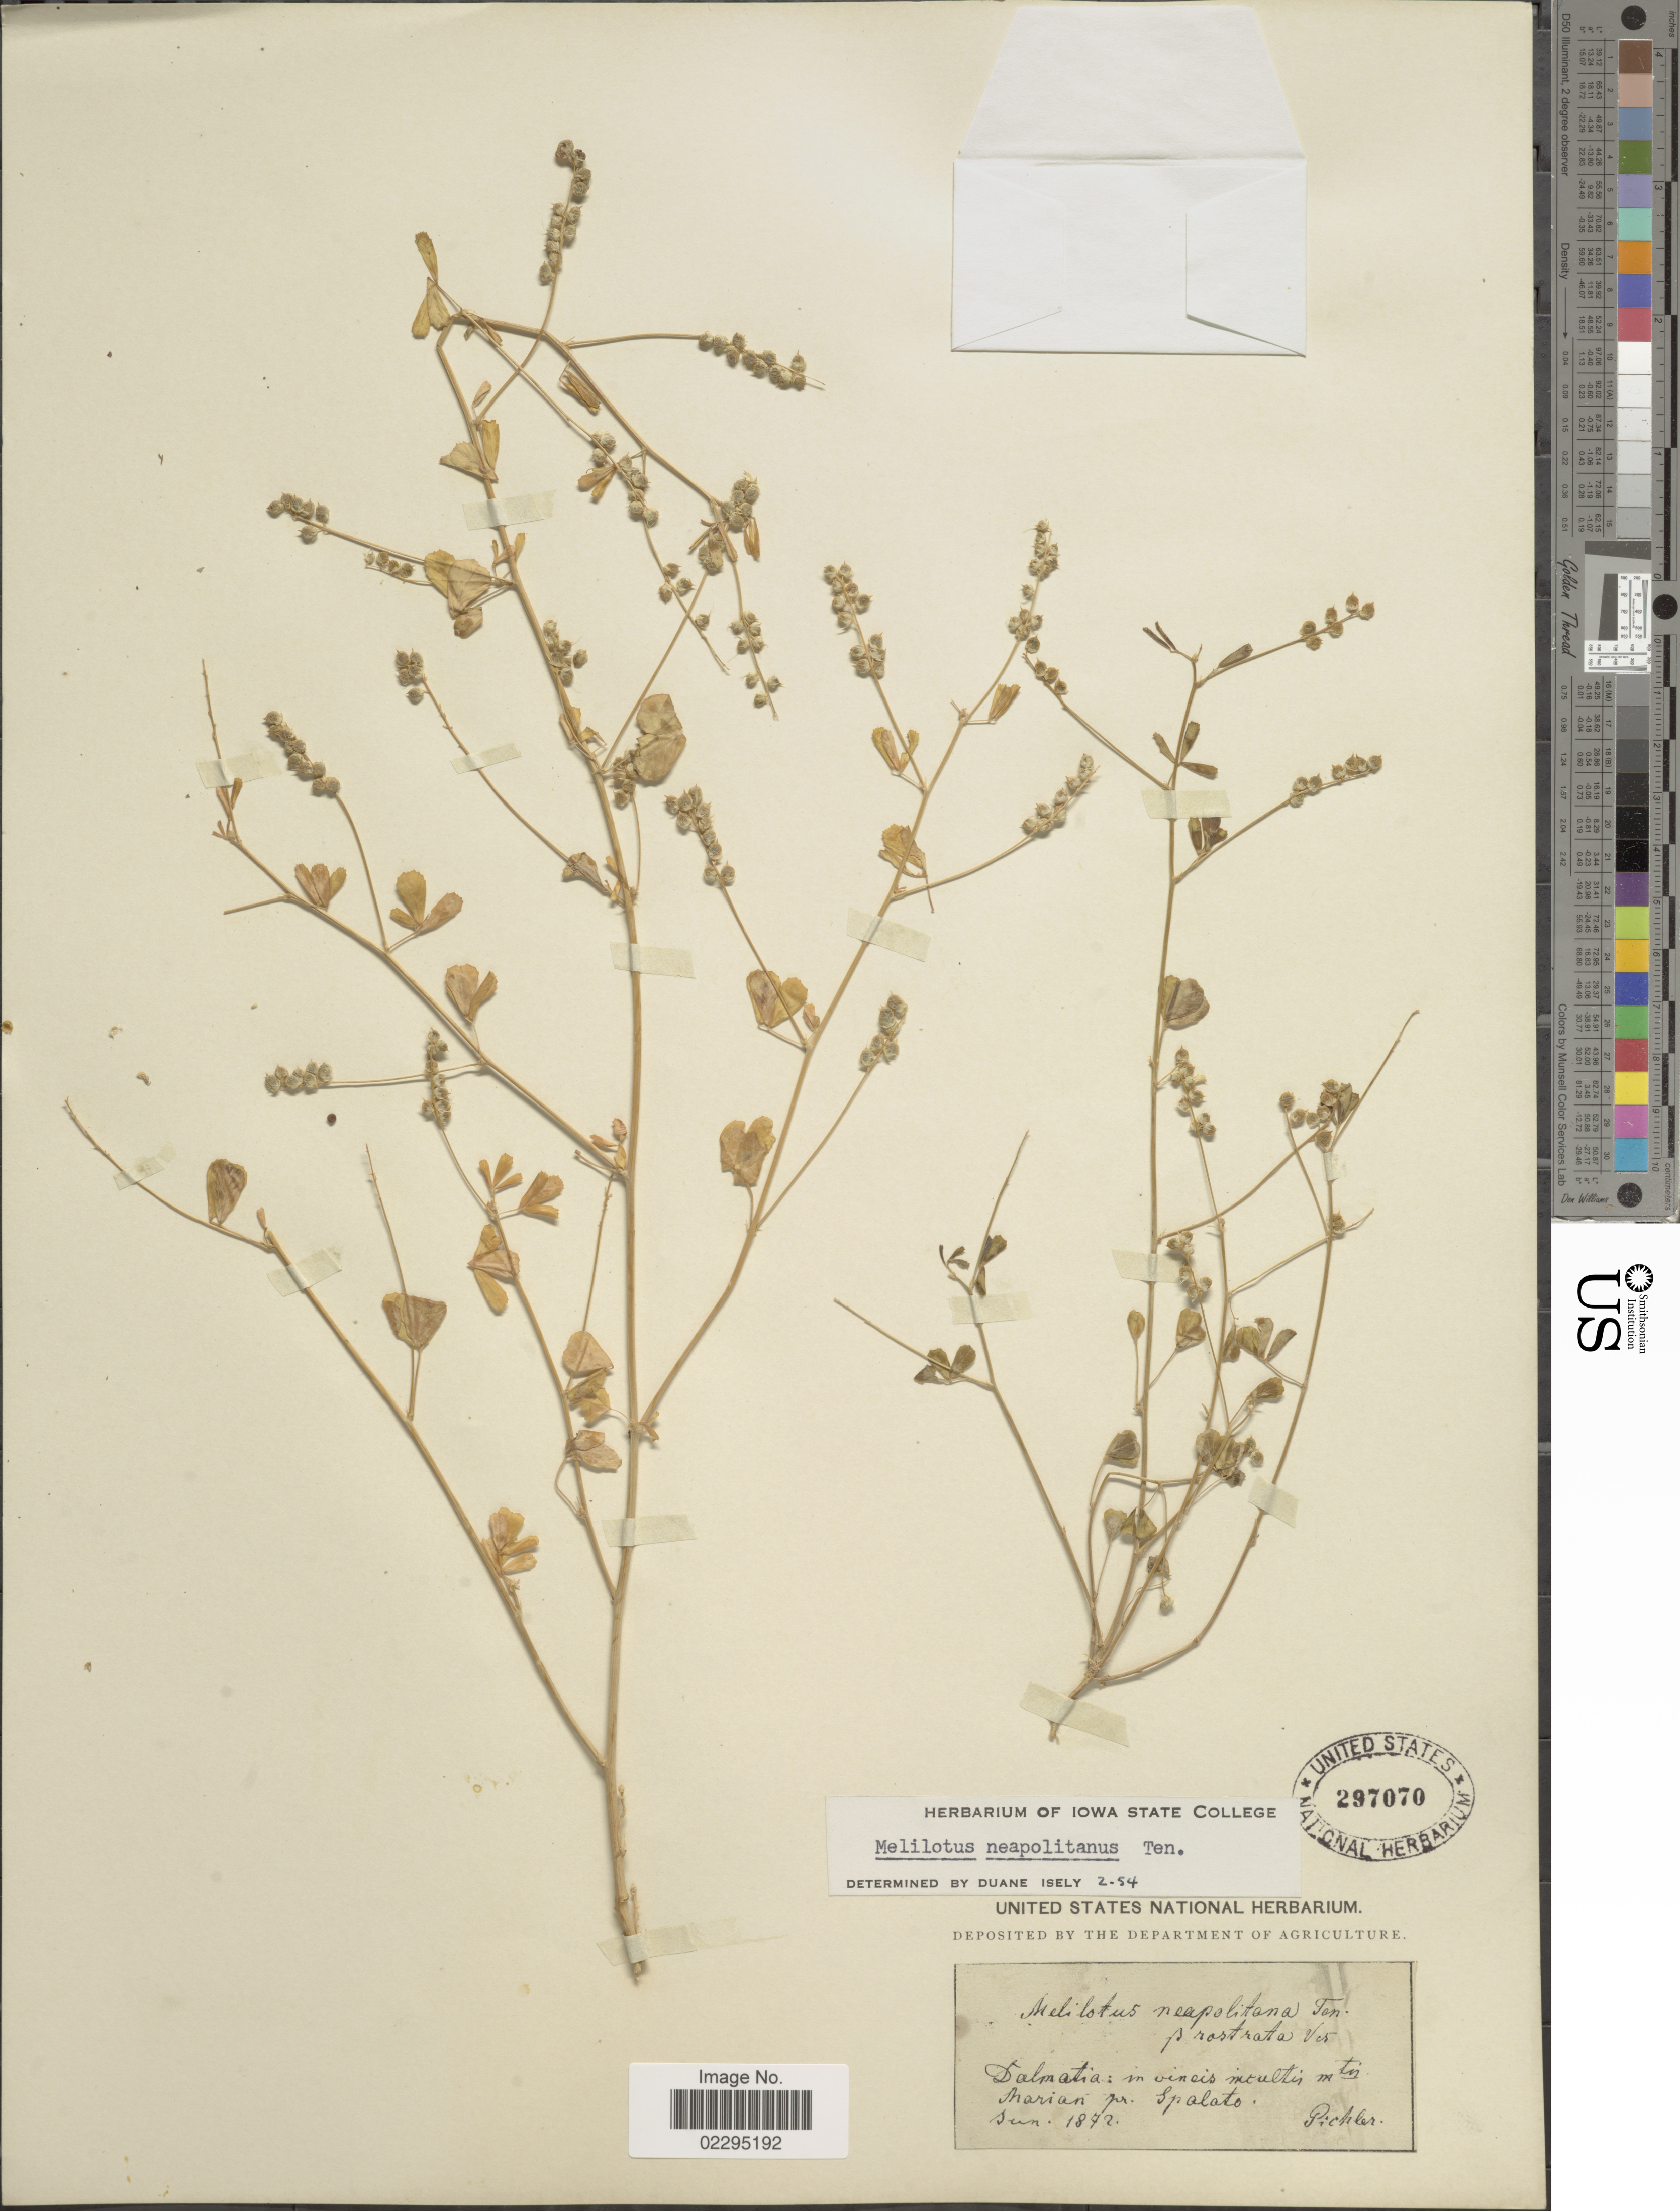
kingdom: Plantae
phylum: Tracheophyta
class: Magnoliopsida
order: Fabales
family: Fabaceae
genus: Melilotus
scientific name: Melilotus neapolitana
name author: Ten.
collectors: Pichler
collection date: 1872-06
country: Croatia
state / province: Split-Dalmatia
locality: Dalmatia: in vincis incultis mtn Marian pr. Spalato.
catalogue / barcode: US 297070